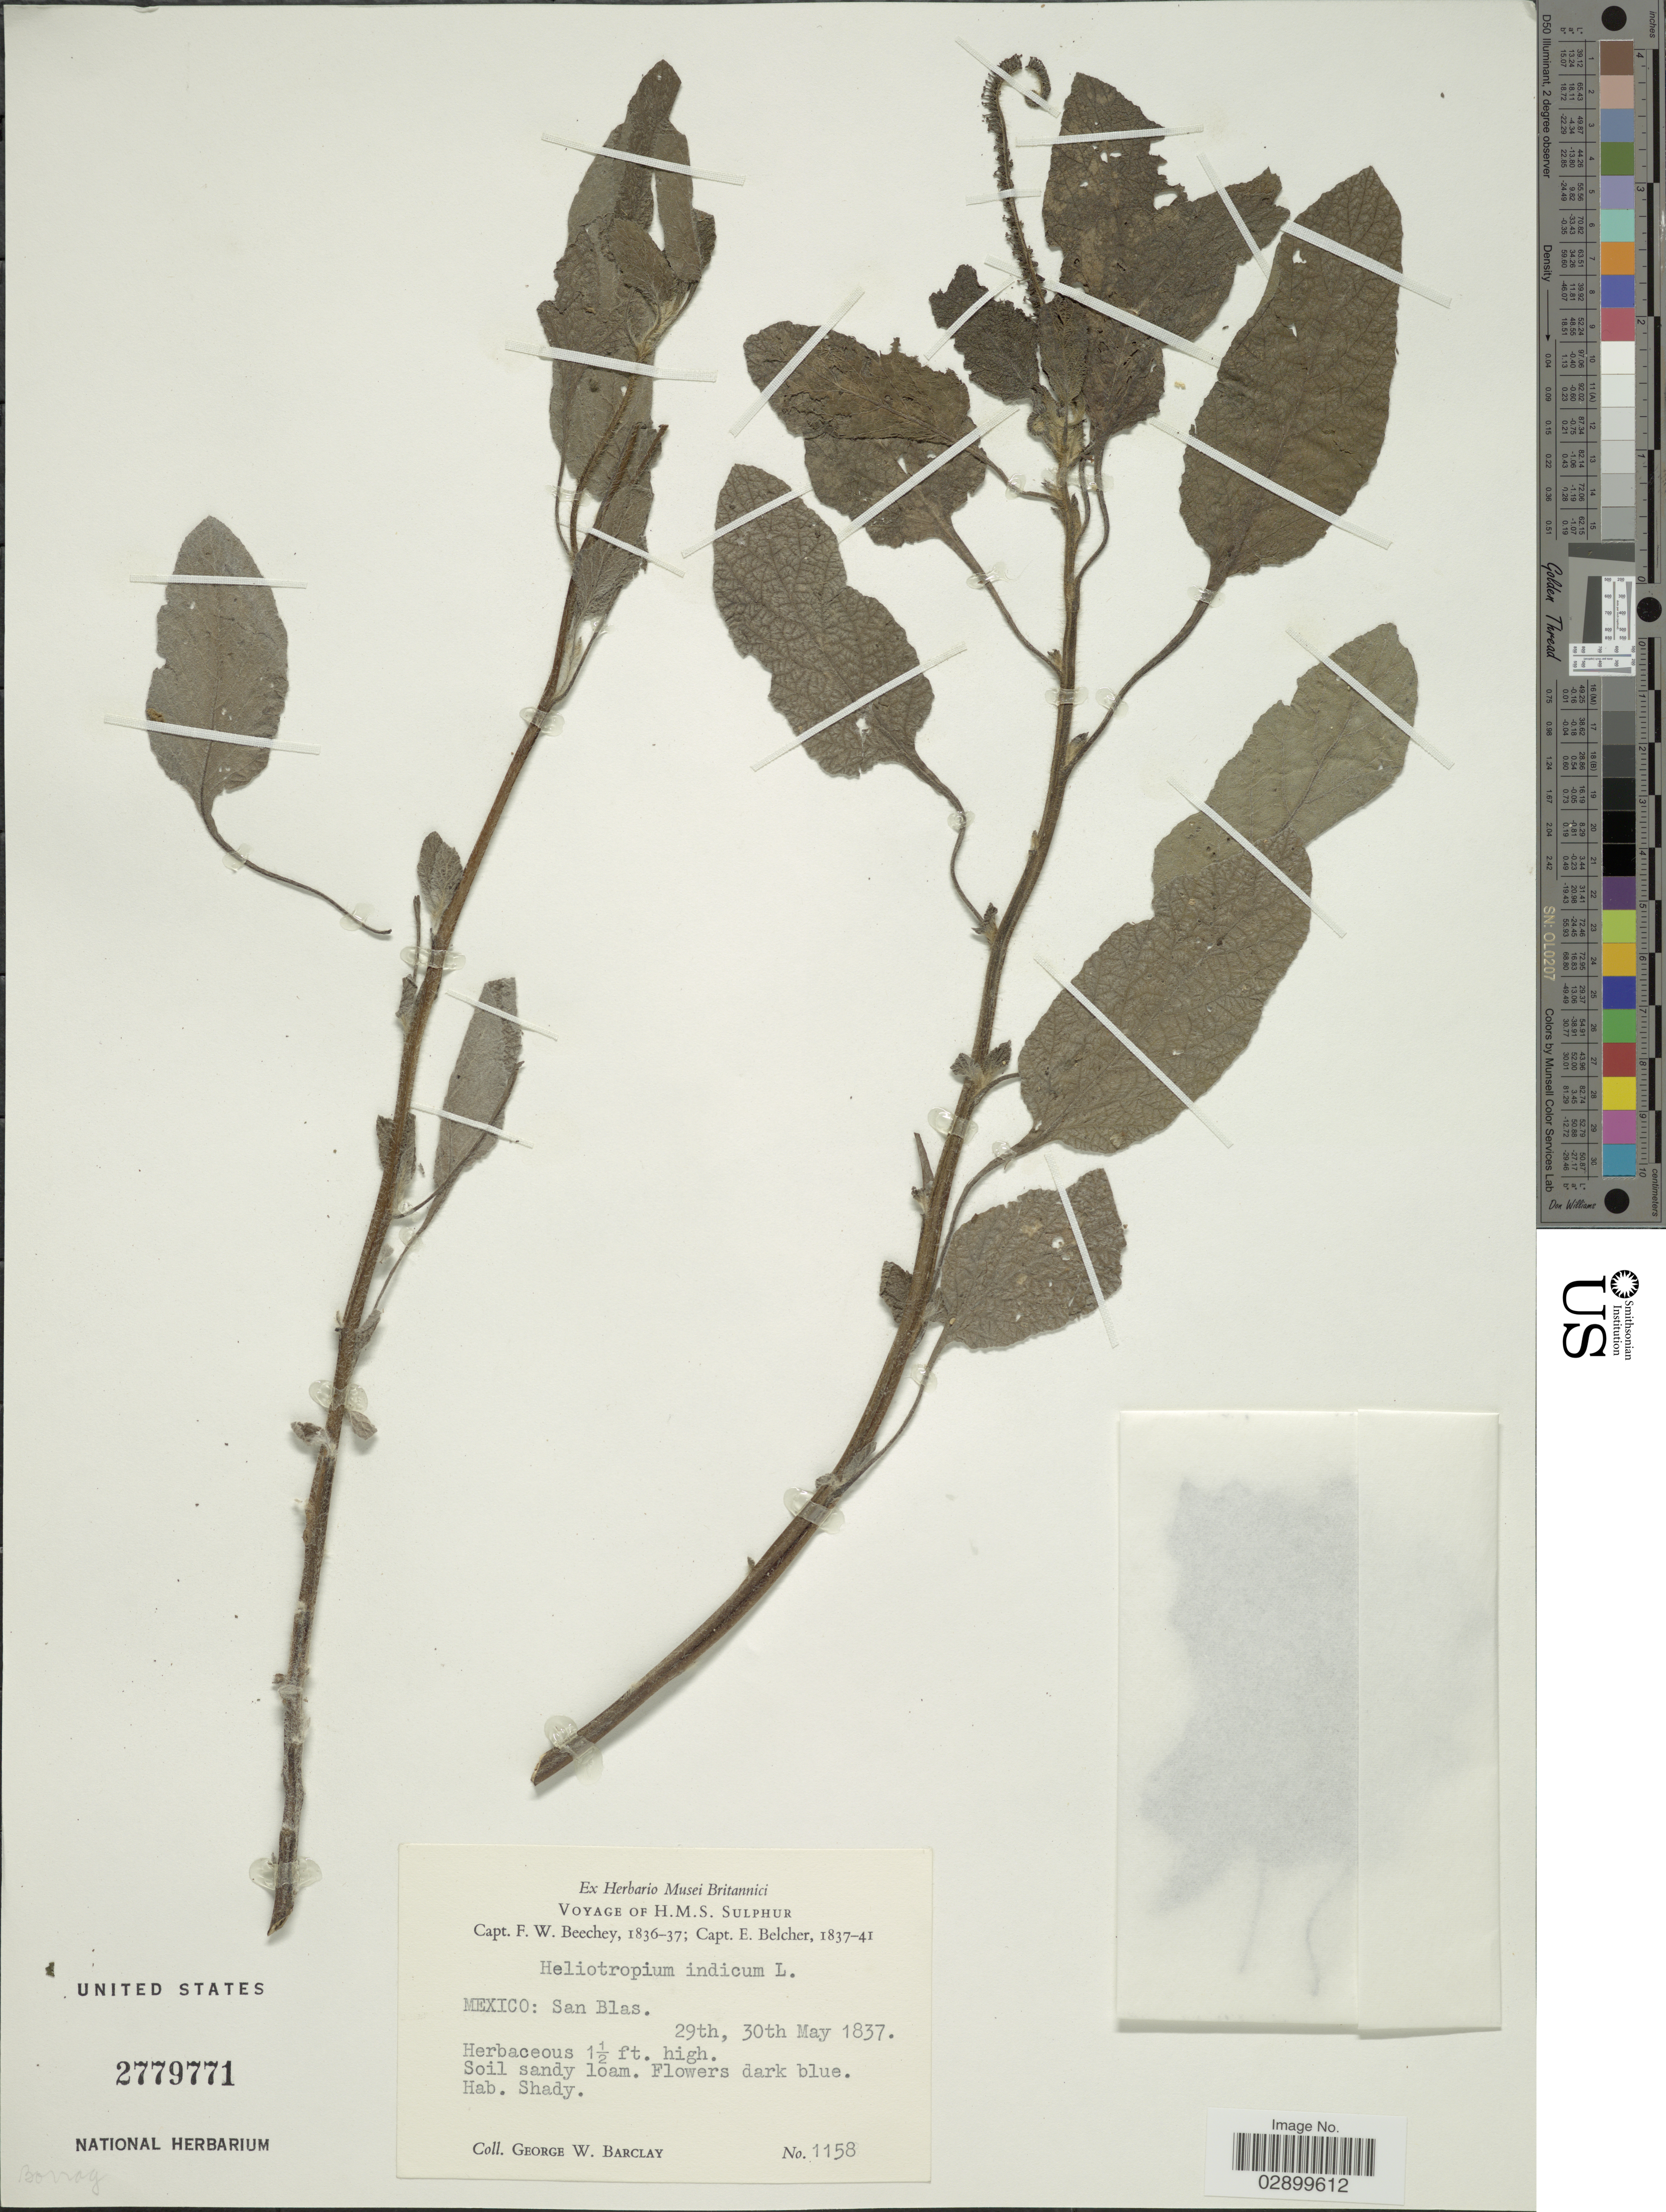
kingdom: Plantae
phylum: Tracheophyta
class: Magnoliopsida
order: Boraginales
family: Heliotropiaceae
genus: Heliotropium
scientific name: Heliotropium indicum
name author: L.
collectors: G. W. Barclay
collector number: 1158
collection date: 1837-05-29/1837-05-30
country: Mexico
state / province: Nayarit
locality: San Blas.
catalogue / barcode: US 2779771